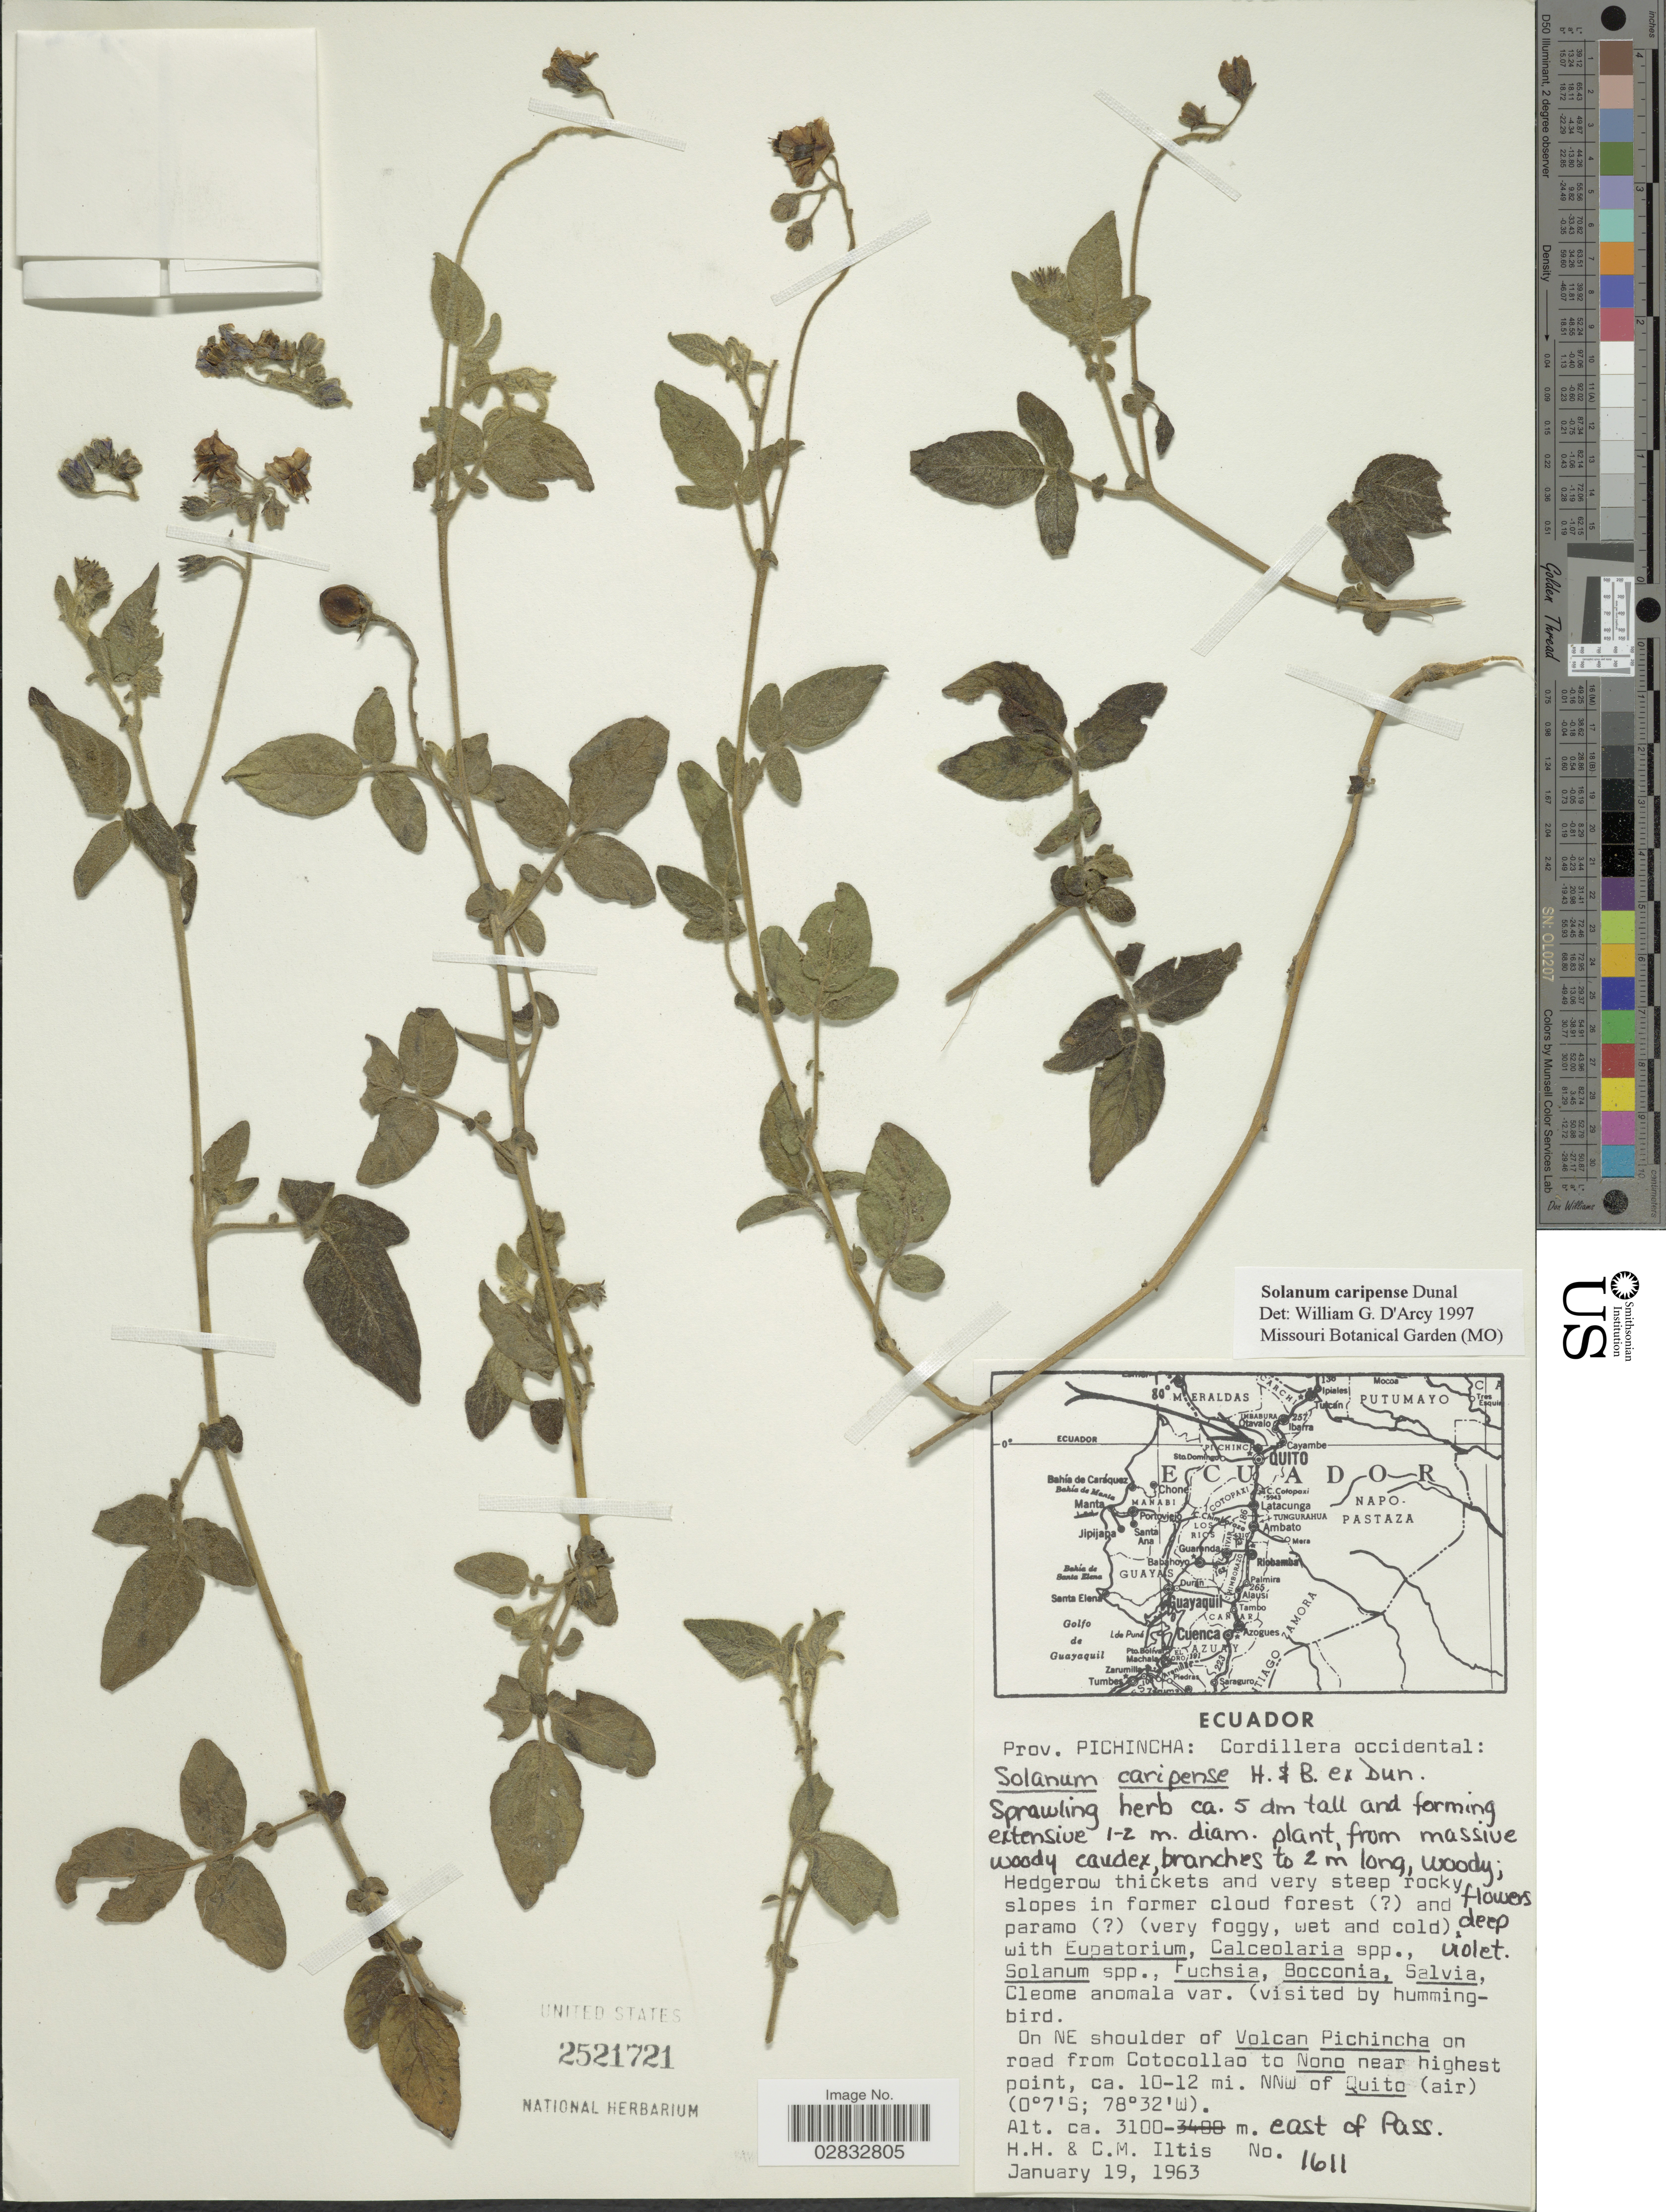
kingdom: Plantae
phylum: Tracheophyta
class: Magnoliopsida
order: Solanales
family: Solanaceae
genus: Solanum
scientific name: Solanum caripense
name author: Humb. & Bonpl. ex Dunal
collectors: H. H. Iltis & C. M Iltis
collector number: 1611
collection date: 1963-01-19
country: Ecuador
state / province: Pichincha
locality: Cordillera occidental. On NE shoulder of Volcan Pichincha on road from Cotocollao to Nono near highest point, ca. 10-12 mi. NNW of Quito (air). East of Pass.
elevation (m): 3100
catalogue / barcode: US 2521721